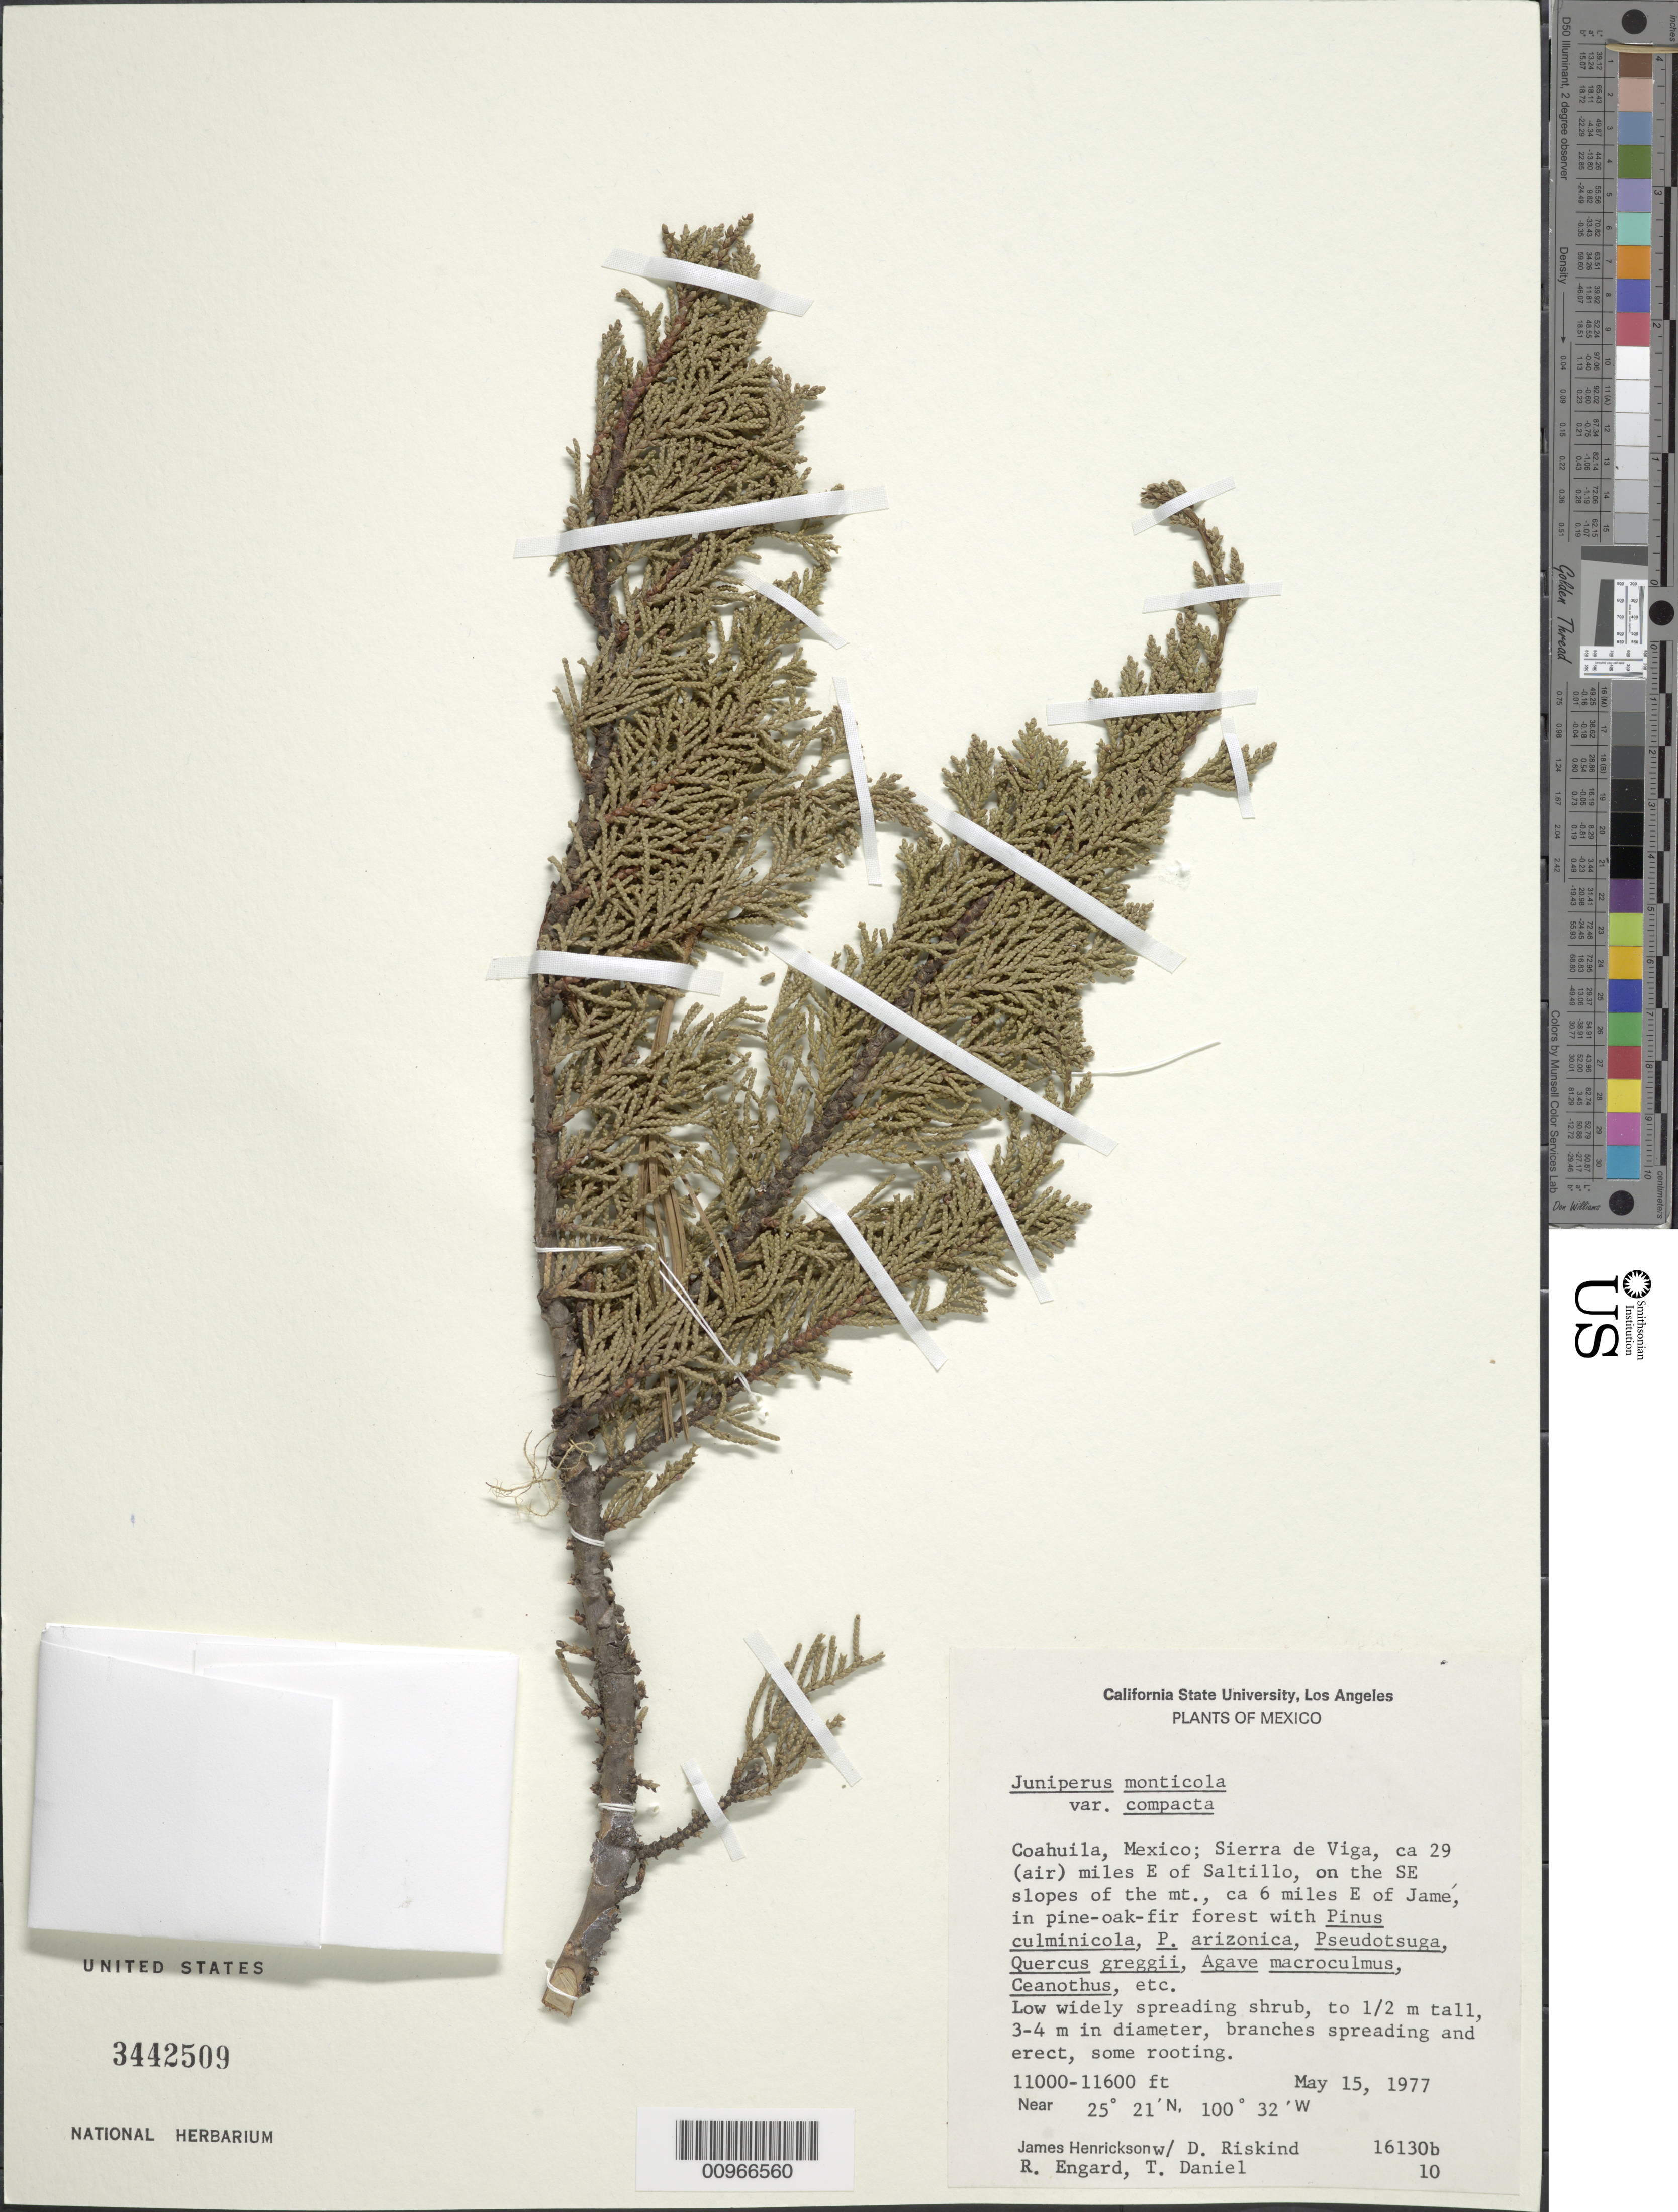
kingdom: Plantae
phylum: Tracheophyta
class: Pinopsida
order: Pinales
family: Cupressaceae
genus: Juniperus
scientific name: Juniperus monticola f. compacta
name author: Martínez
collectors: J. S. Henrickson, D. Riskind, R. Engard & T. F. Daniel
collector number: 16130b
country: Mexico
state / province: Coahuila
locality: Sierra de Viga, E of Saltillo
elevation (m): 3353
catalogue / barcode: US 3442509